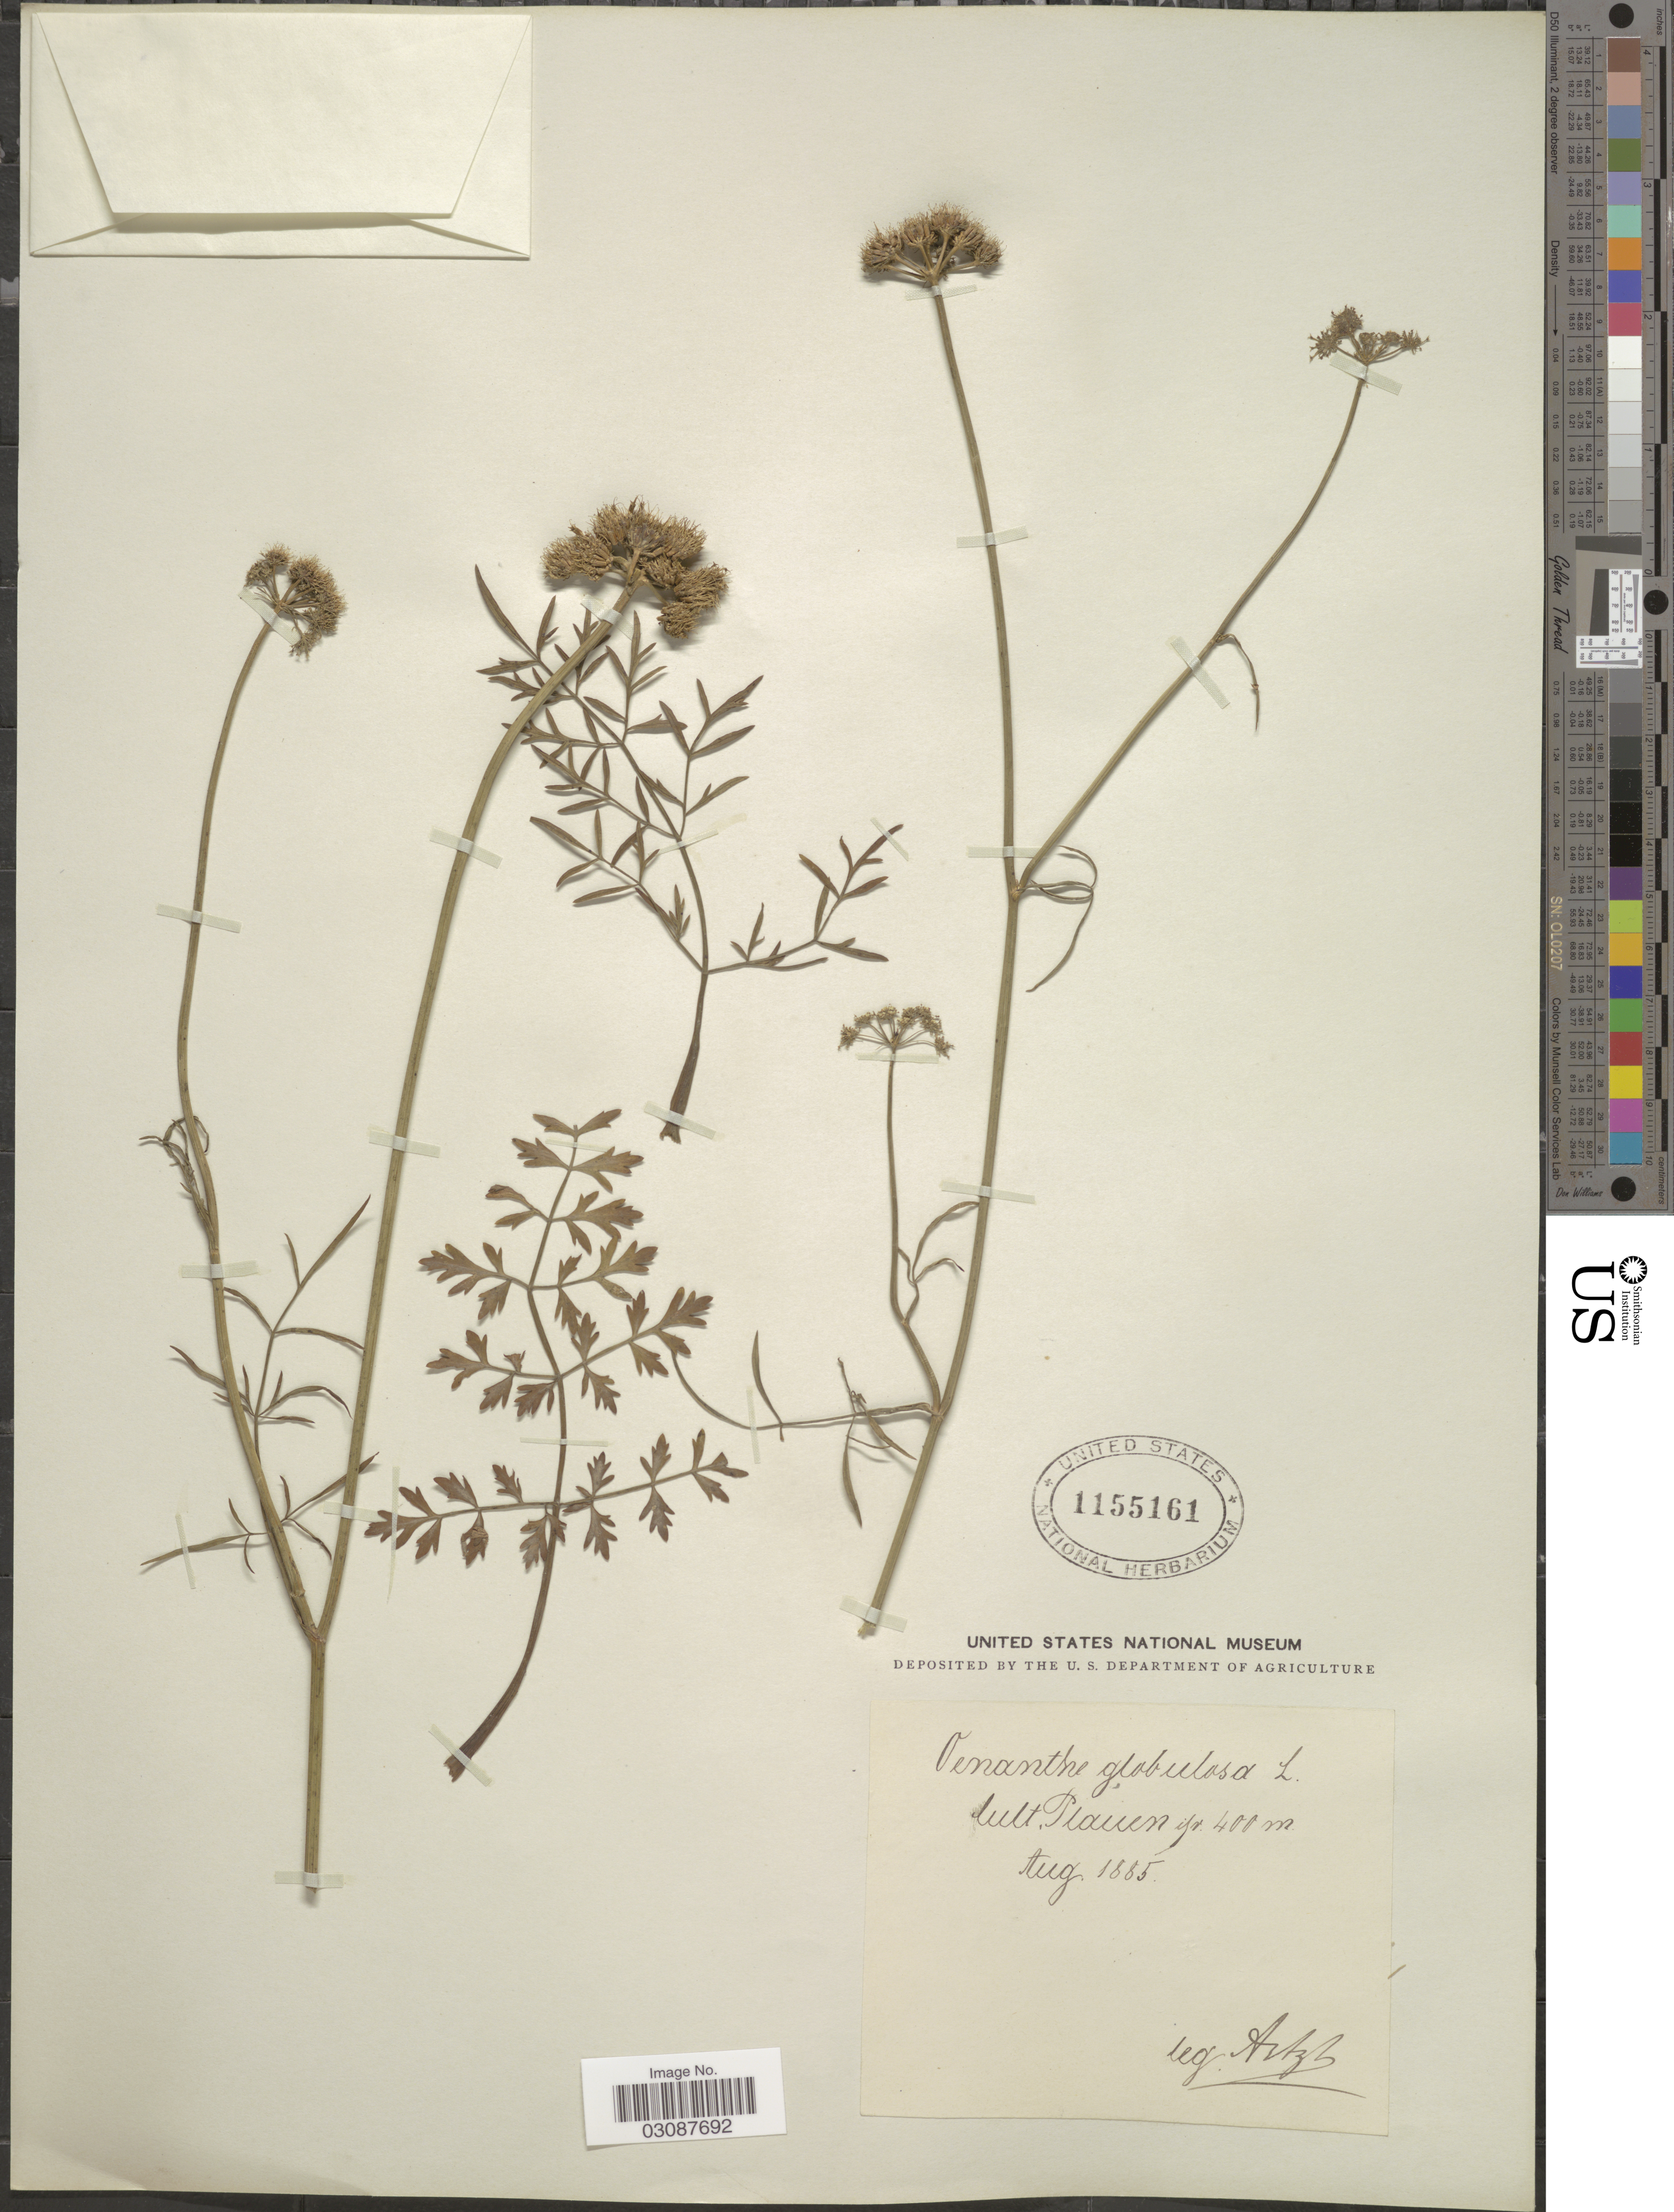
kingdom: Plantae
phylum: Tracheophyta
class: Magnoliopsida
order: Apiales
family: Apiaceae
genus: Oenanthe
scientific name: Oenanthe globulosa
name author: L.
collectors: -. Artzb.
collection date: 1885-08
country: Germany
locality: Cult. Plauen.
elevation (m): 400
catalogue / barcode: US 1155161